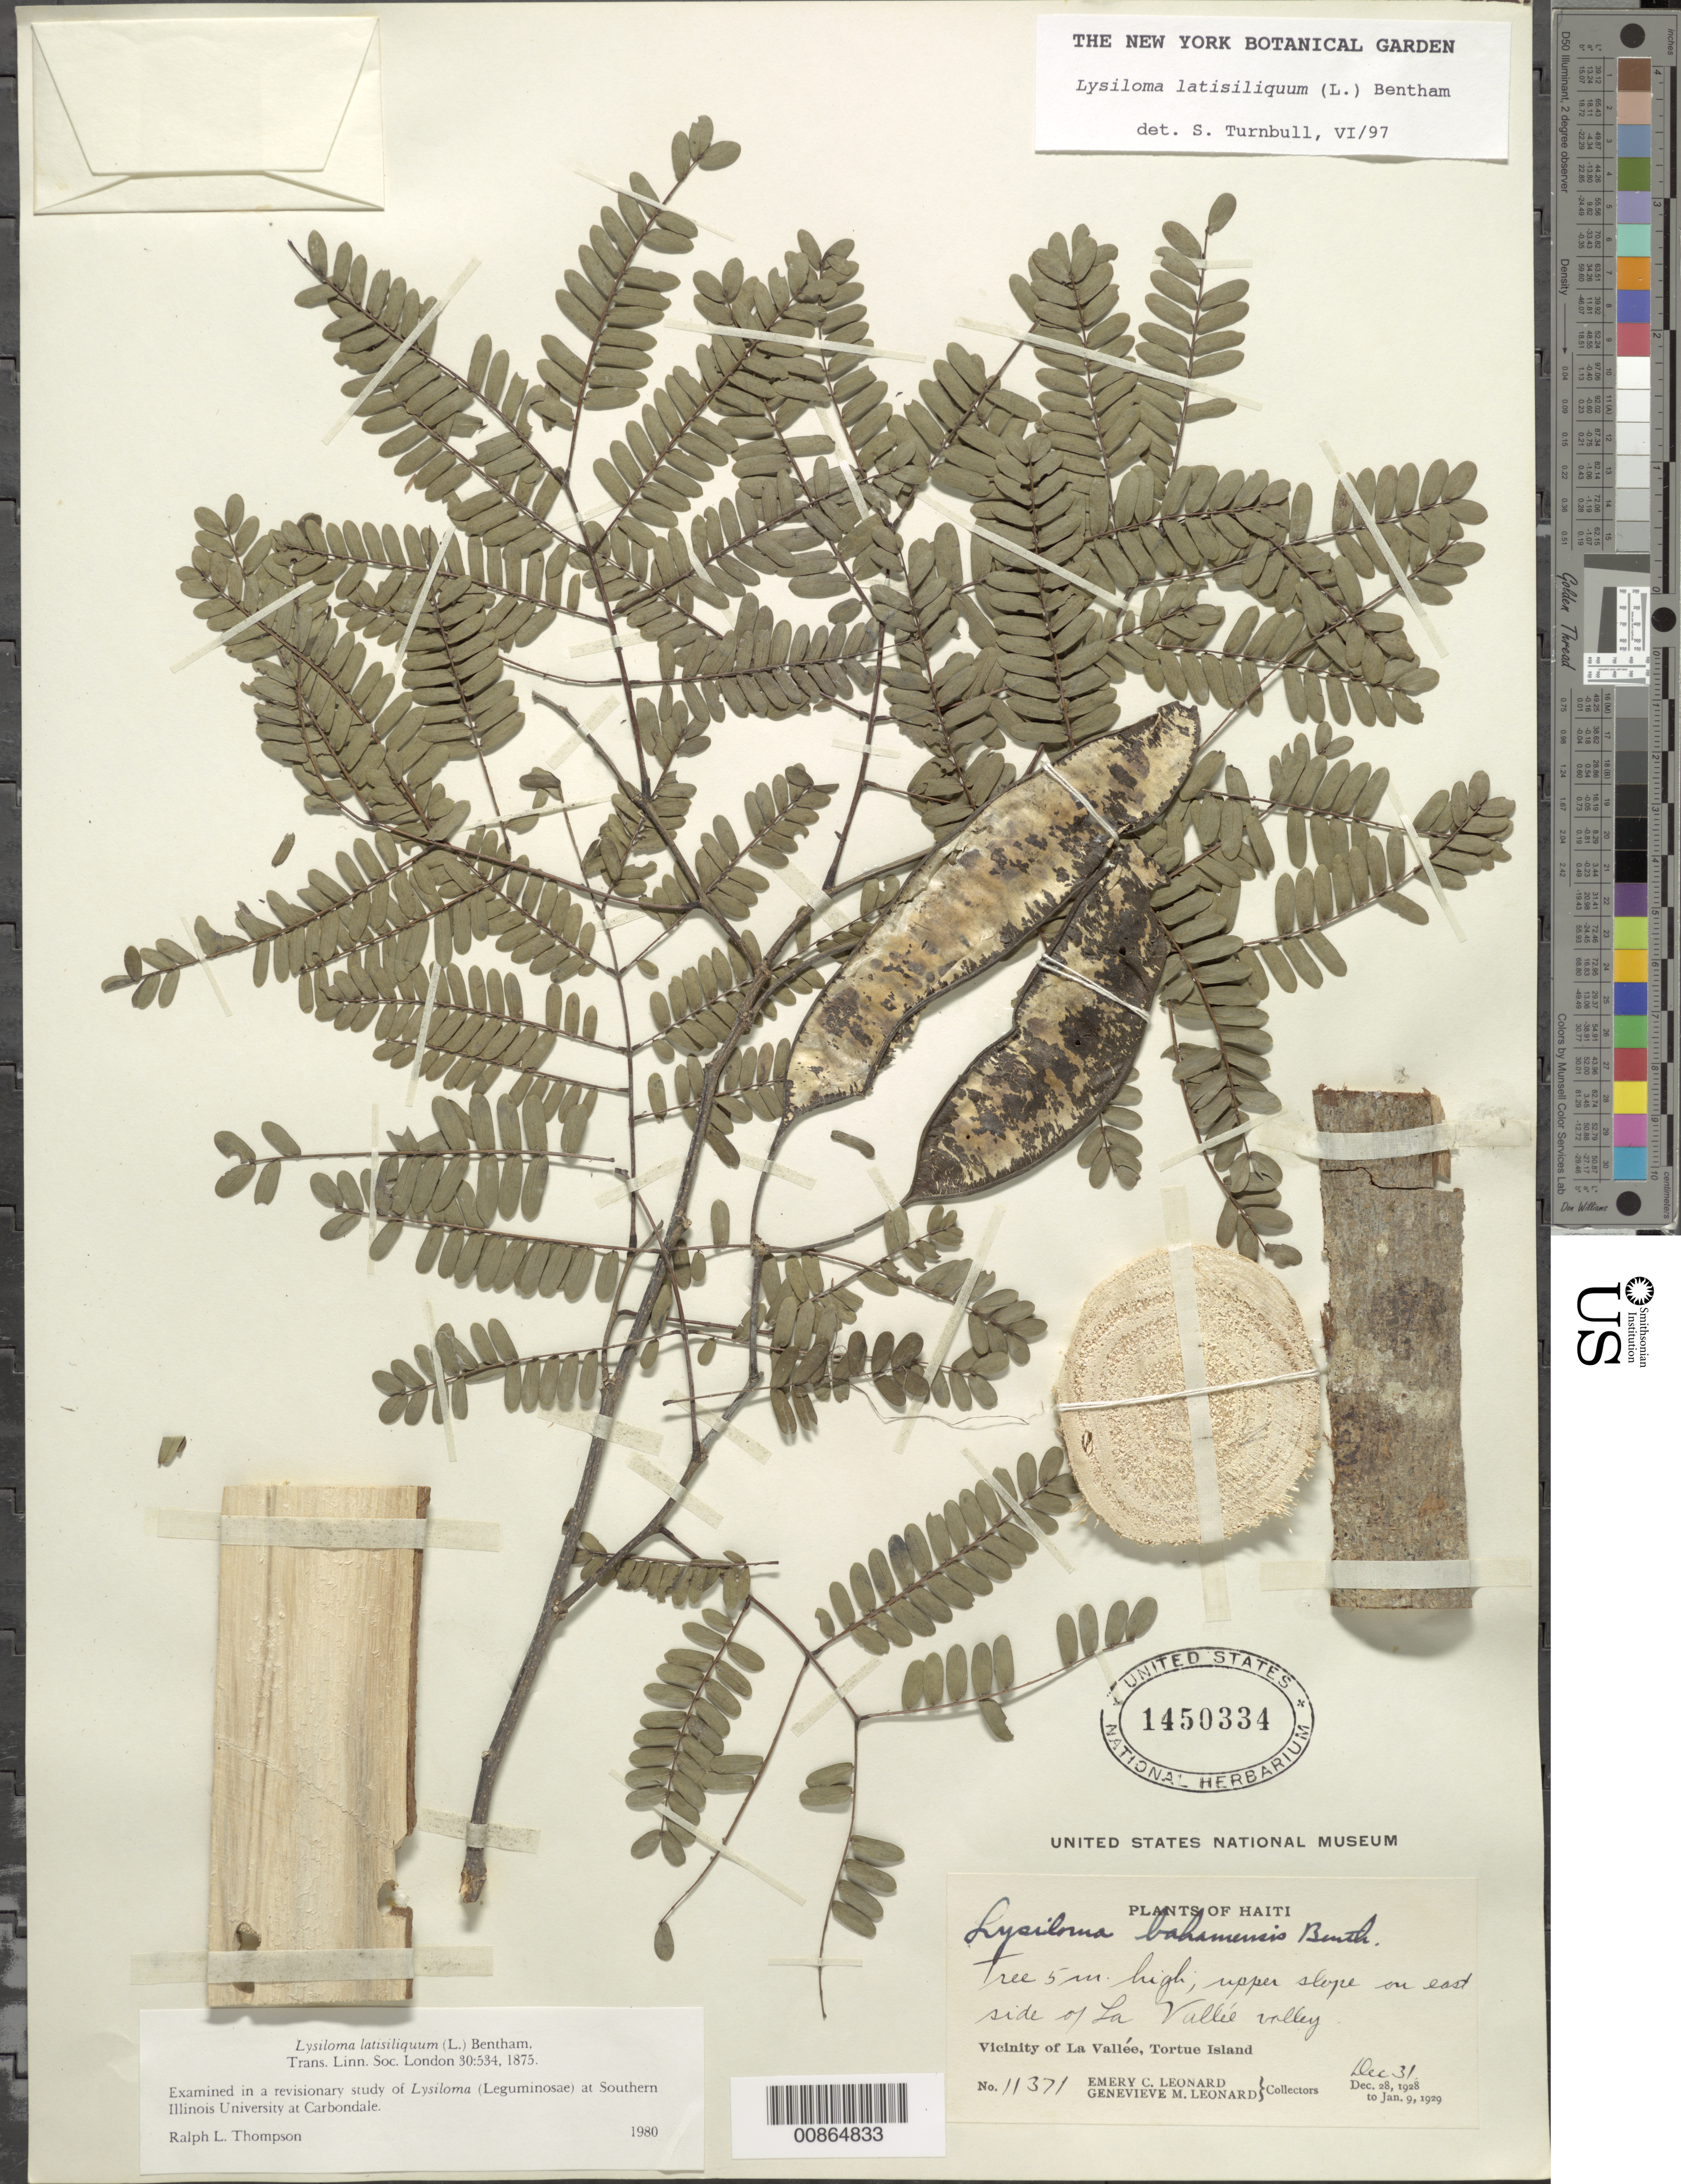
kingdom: Plantae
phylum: Tracheophyta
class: Magnoliopsida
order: Fabales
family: Fabaceae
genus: Lysiloma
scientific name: Lysiloma latisiliquum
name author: (L.) Benth.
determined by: Turnbull, S.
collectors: E. C. Leonard & G. M. Leonard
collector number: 11371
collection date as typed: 31 Dec 1928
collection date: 1928-12-31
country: Haiti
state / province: Nord-Óuest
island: Île de la Tortue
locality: Vicinity of La Vallée, Tortue Island. Upper slope on east side of La Vallée valley.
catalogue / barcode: US 1450334